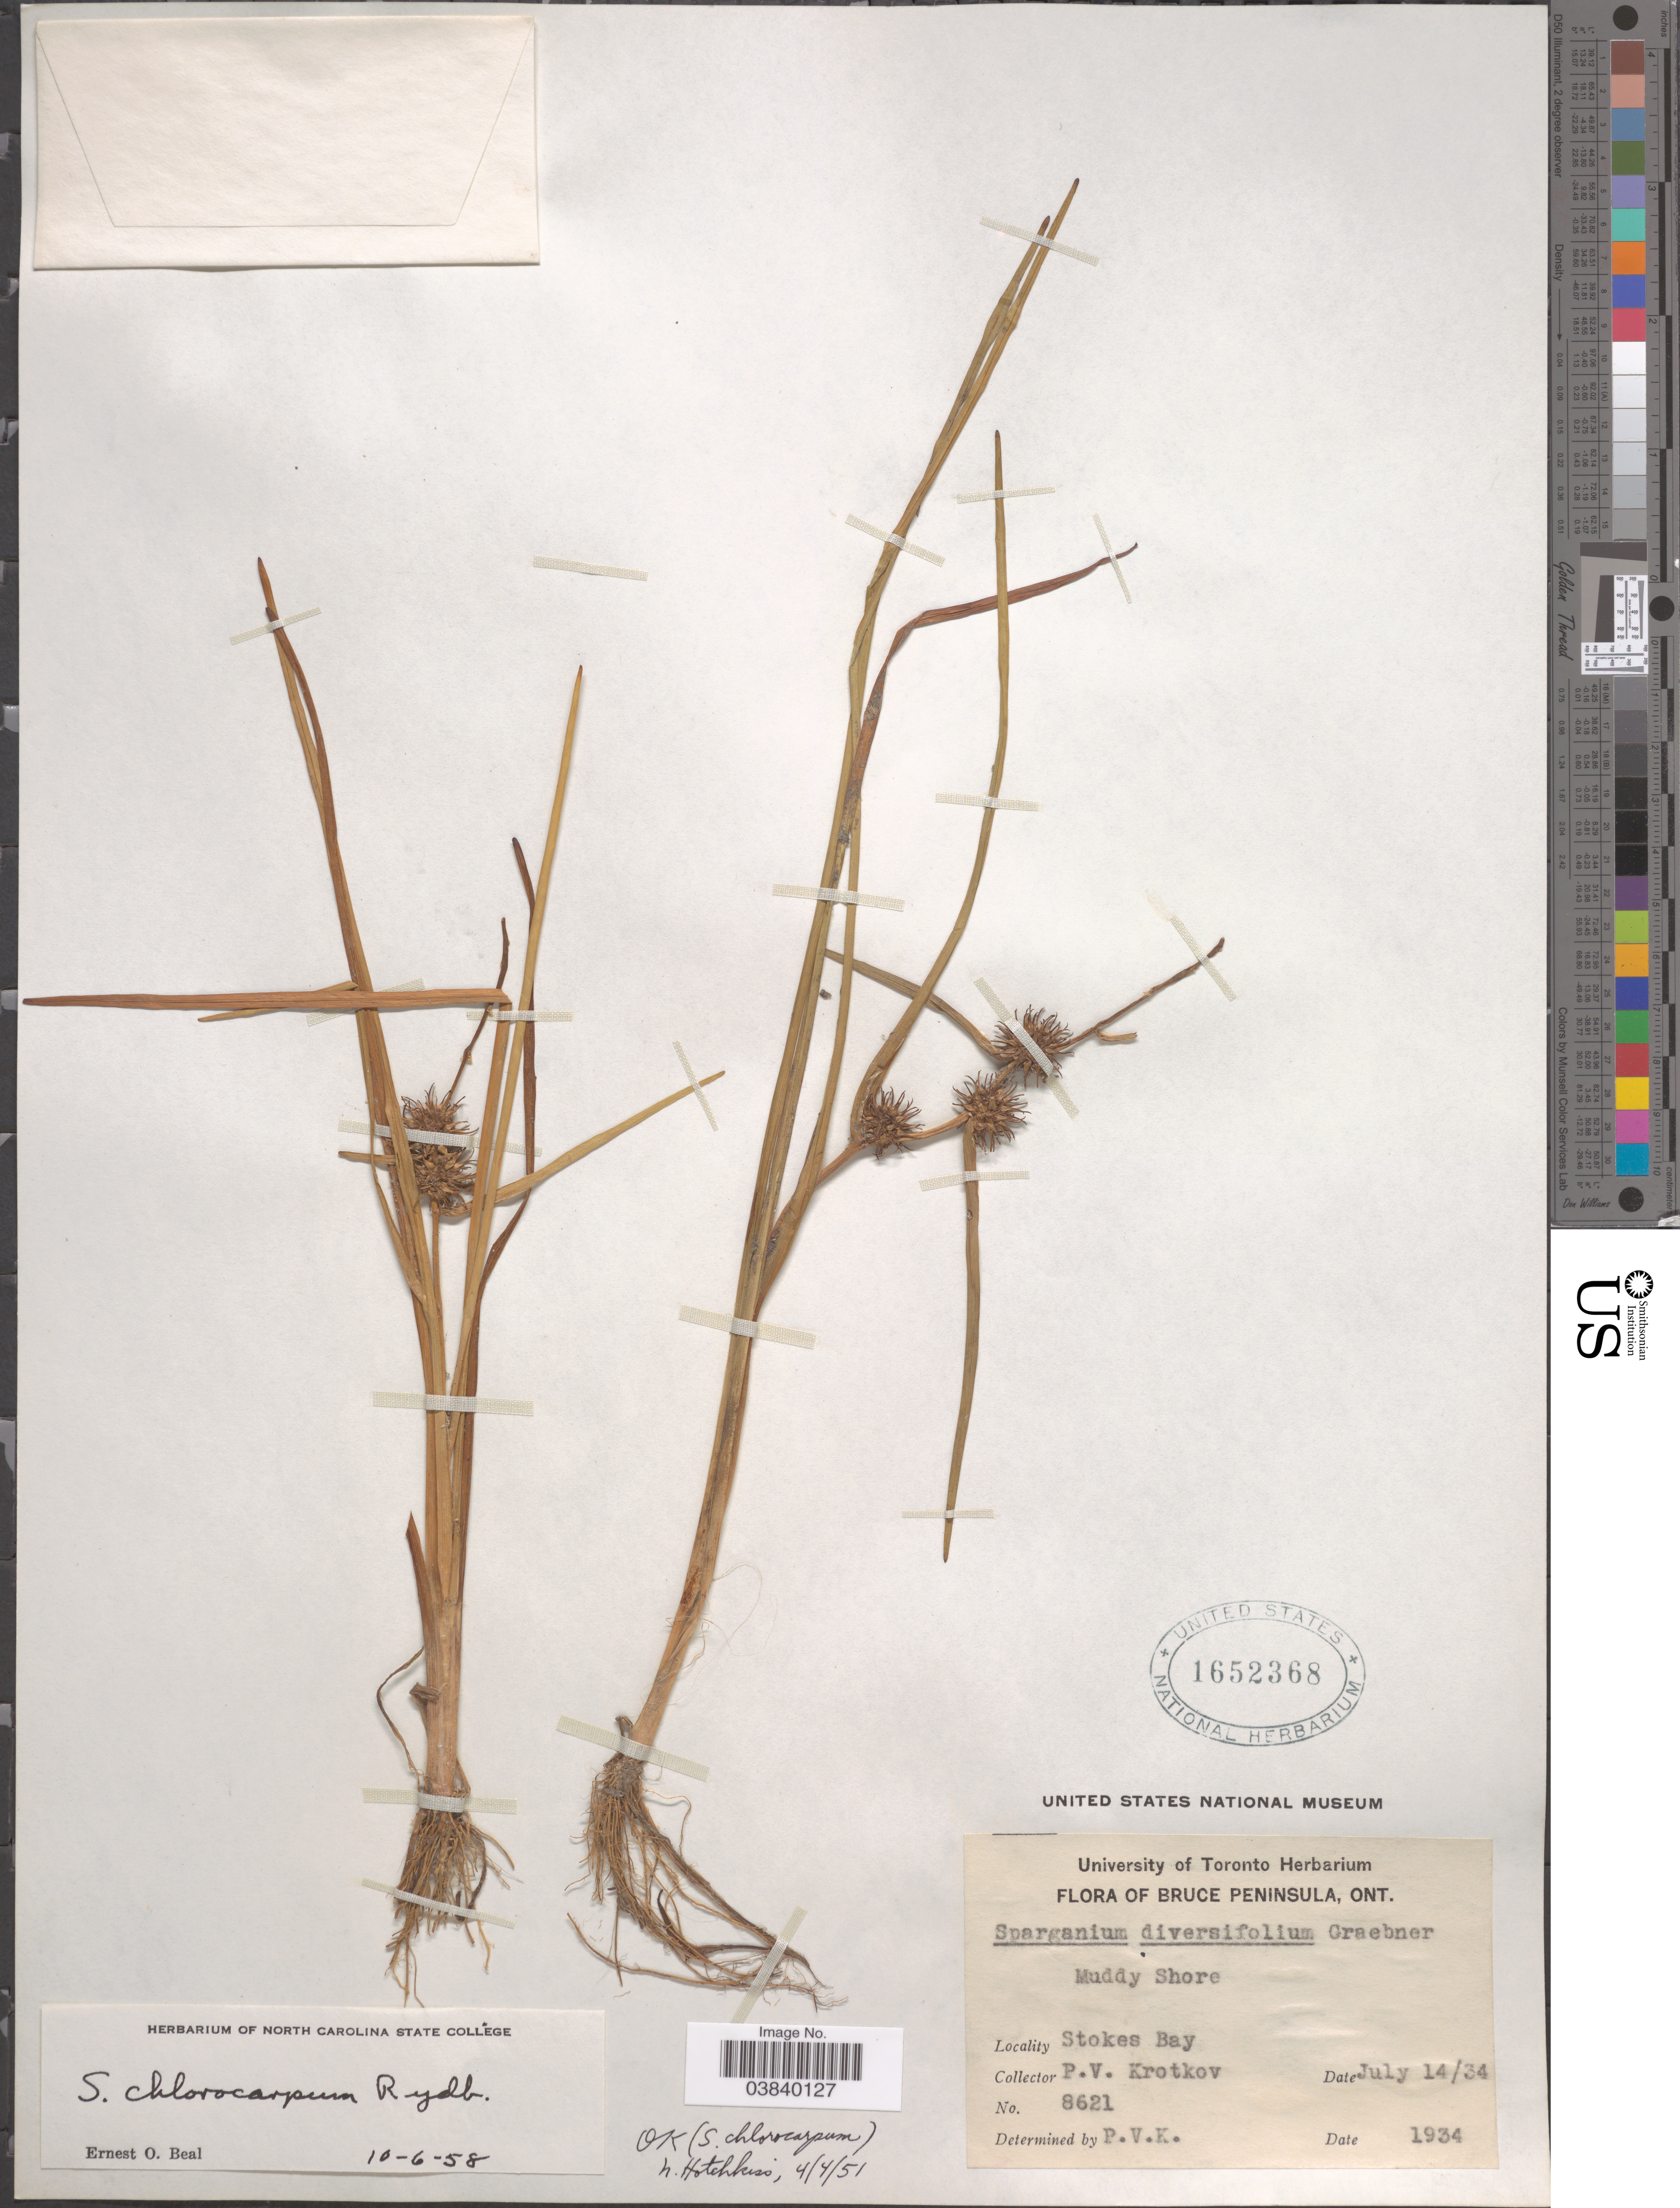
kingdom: Plantae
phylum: Tracheophyta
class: Liliopsida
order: Poales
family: Typhaceae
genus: Sparganium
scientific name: Sparganium chlorocarpum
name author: Rydb.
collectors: P. V. Krotkov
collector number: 8621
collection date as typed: Transcribed d/m/y: 14/7/34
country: Canada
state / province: Ontario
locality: Bruce Peninsula. Stokes Bay.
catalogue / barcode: US 1652368